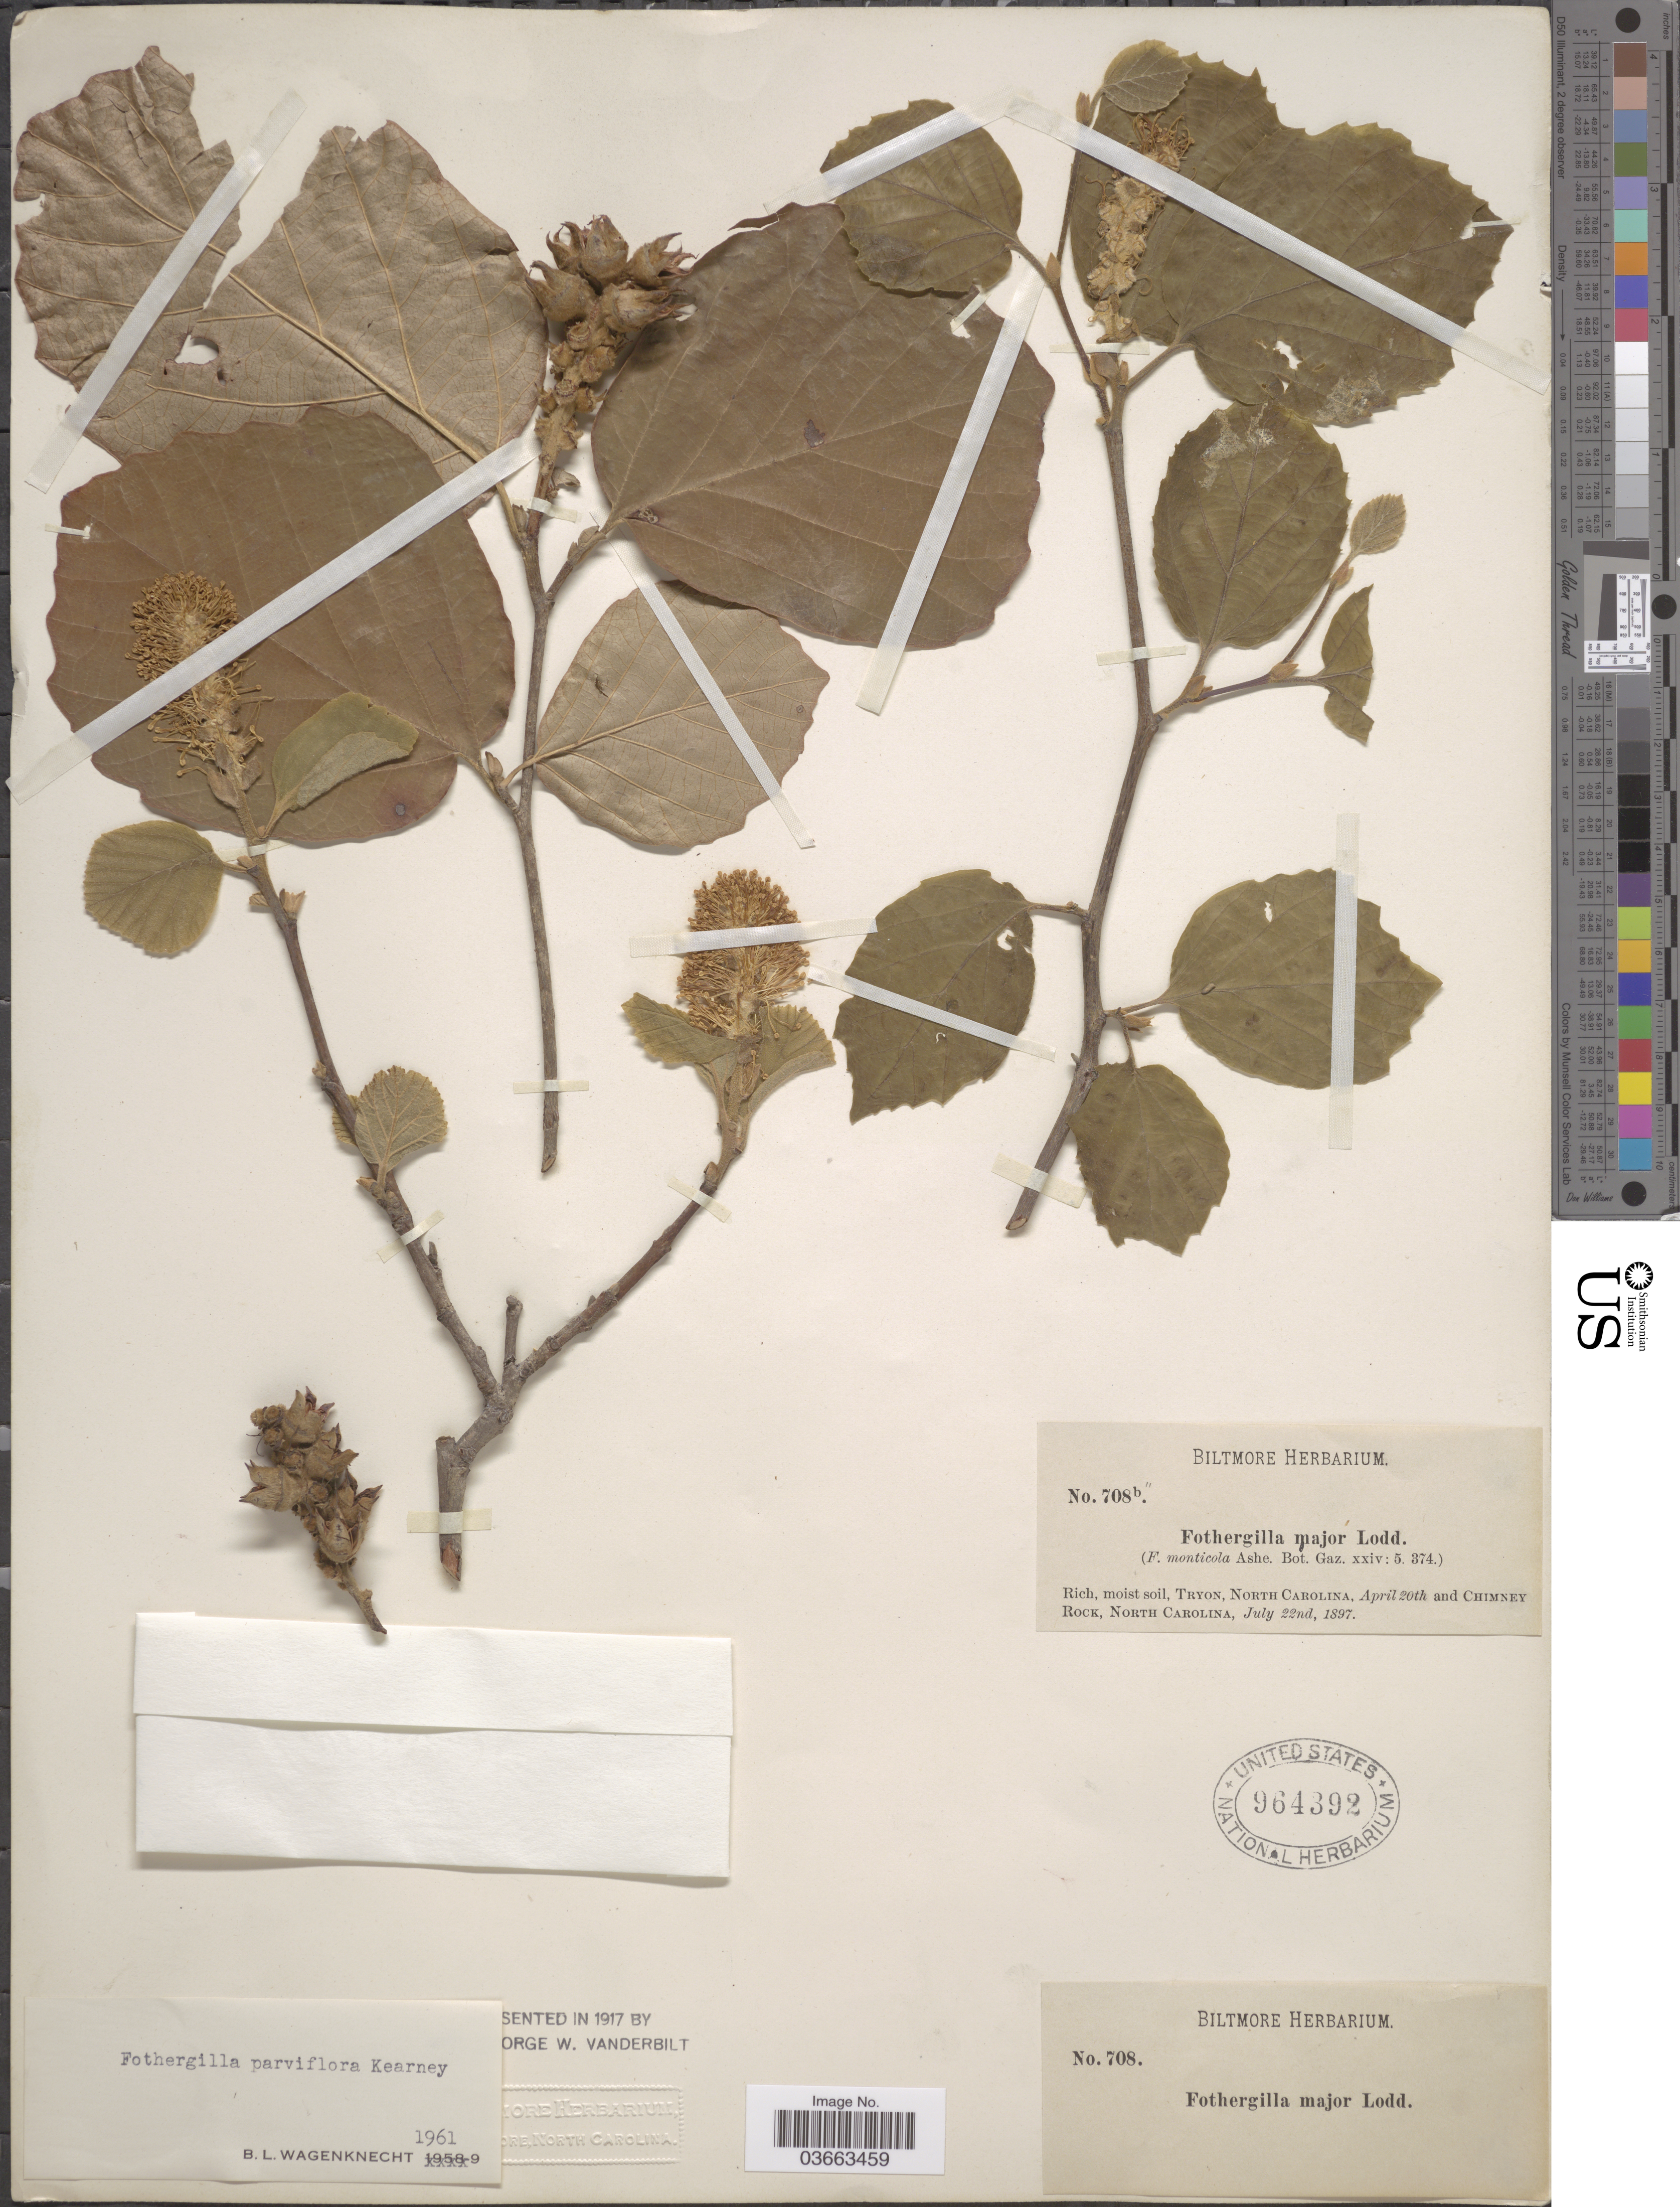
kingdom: Plantae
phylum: Tracheophyta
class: Magnoliopsida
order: Saxifragales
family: Hamamelidaceae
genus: Fothergilla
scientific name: Fothergilla major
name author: Lodd.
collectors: ex herb. Biltmore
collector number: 708/708b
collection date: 1897-04-20/1897-07-22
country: United States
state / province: North Carolina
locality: Tryon. Chimney Rock.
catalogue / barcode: US 964392